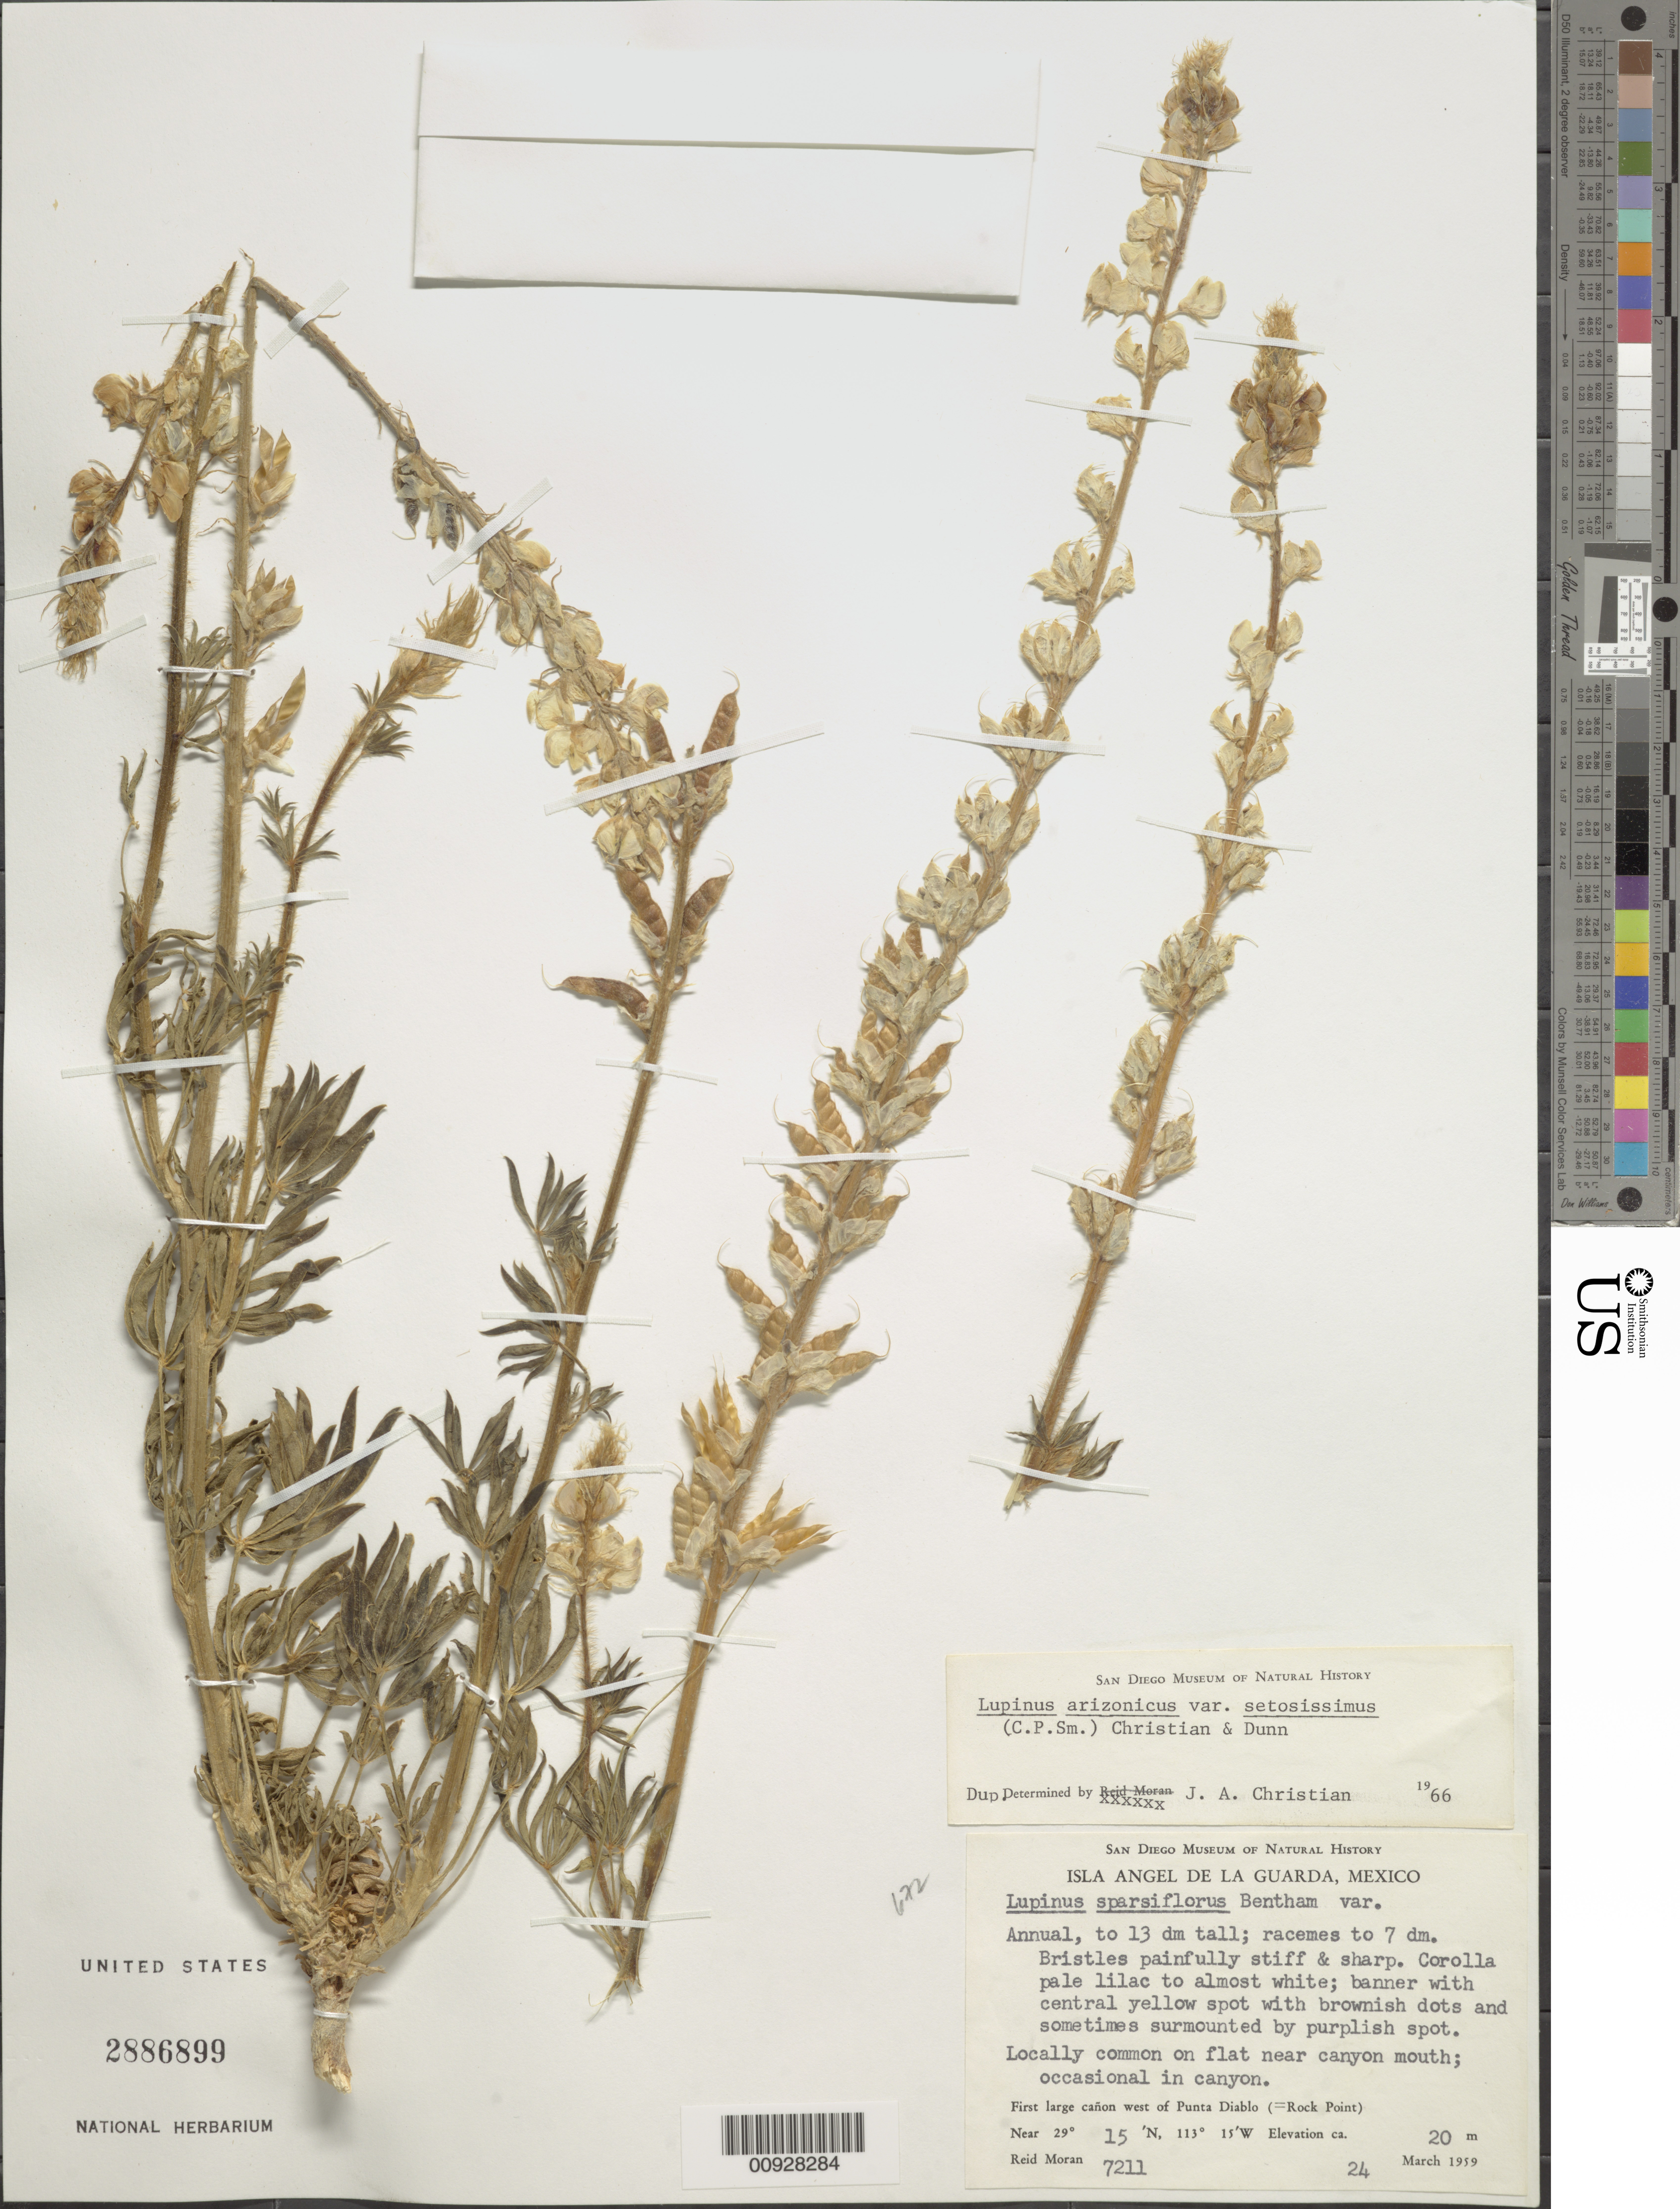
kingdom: Plantae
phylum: Tracheophyta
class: Magnoliopsida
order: Fabales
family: Fabaceae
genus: Lupinus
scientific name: Lupinus arizonicus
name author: (S. Watson) S. Watson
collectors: R. V. Moran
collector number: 7211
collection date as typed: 24 Mar 1959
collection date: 1959-03-24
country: Mexico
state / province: Baja California Norte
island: Angel de la Guarda I.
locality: Isla Angel de la Guarda. First large cañon west of Punta Diablo (= Rock Point).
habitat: Locally common on flat near canyon mouth; occasional in canyon.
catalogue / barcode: US 2886899